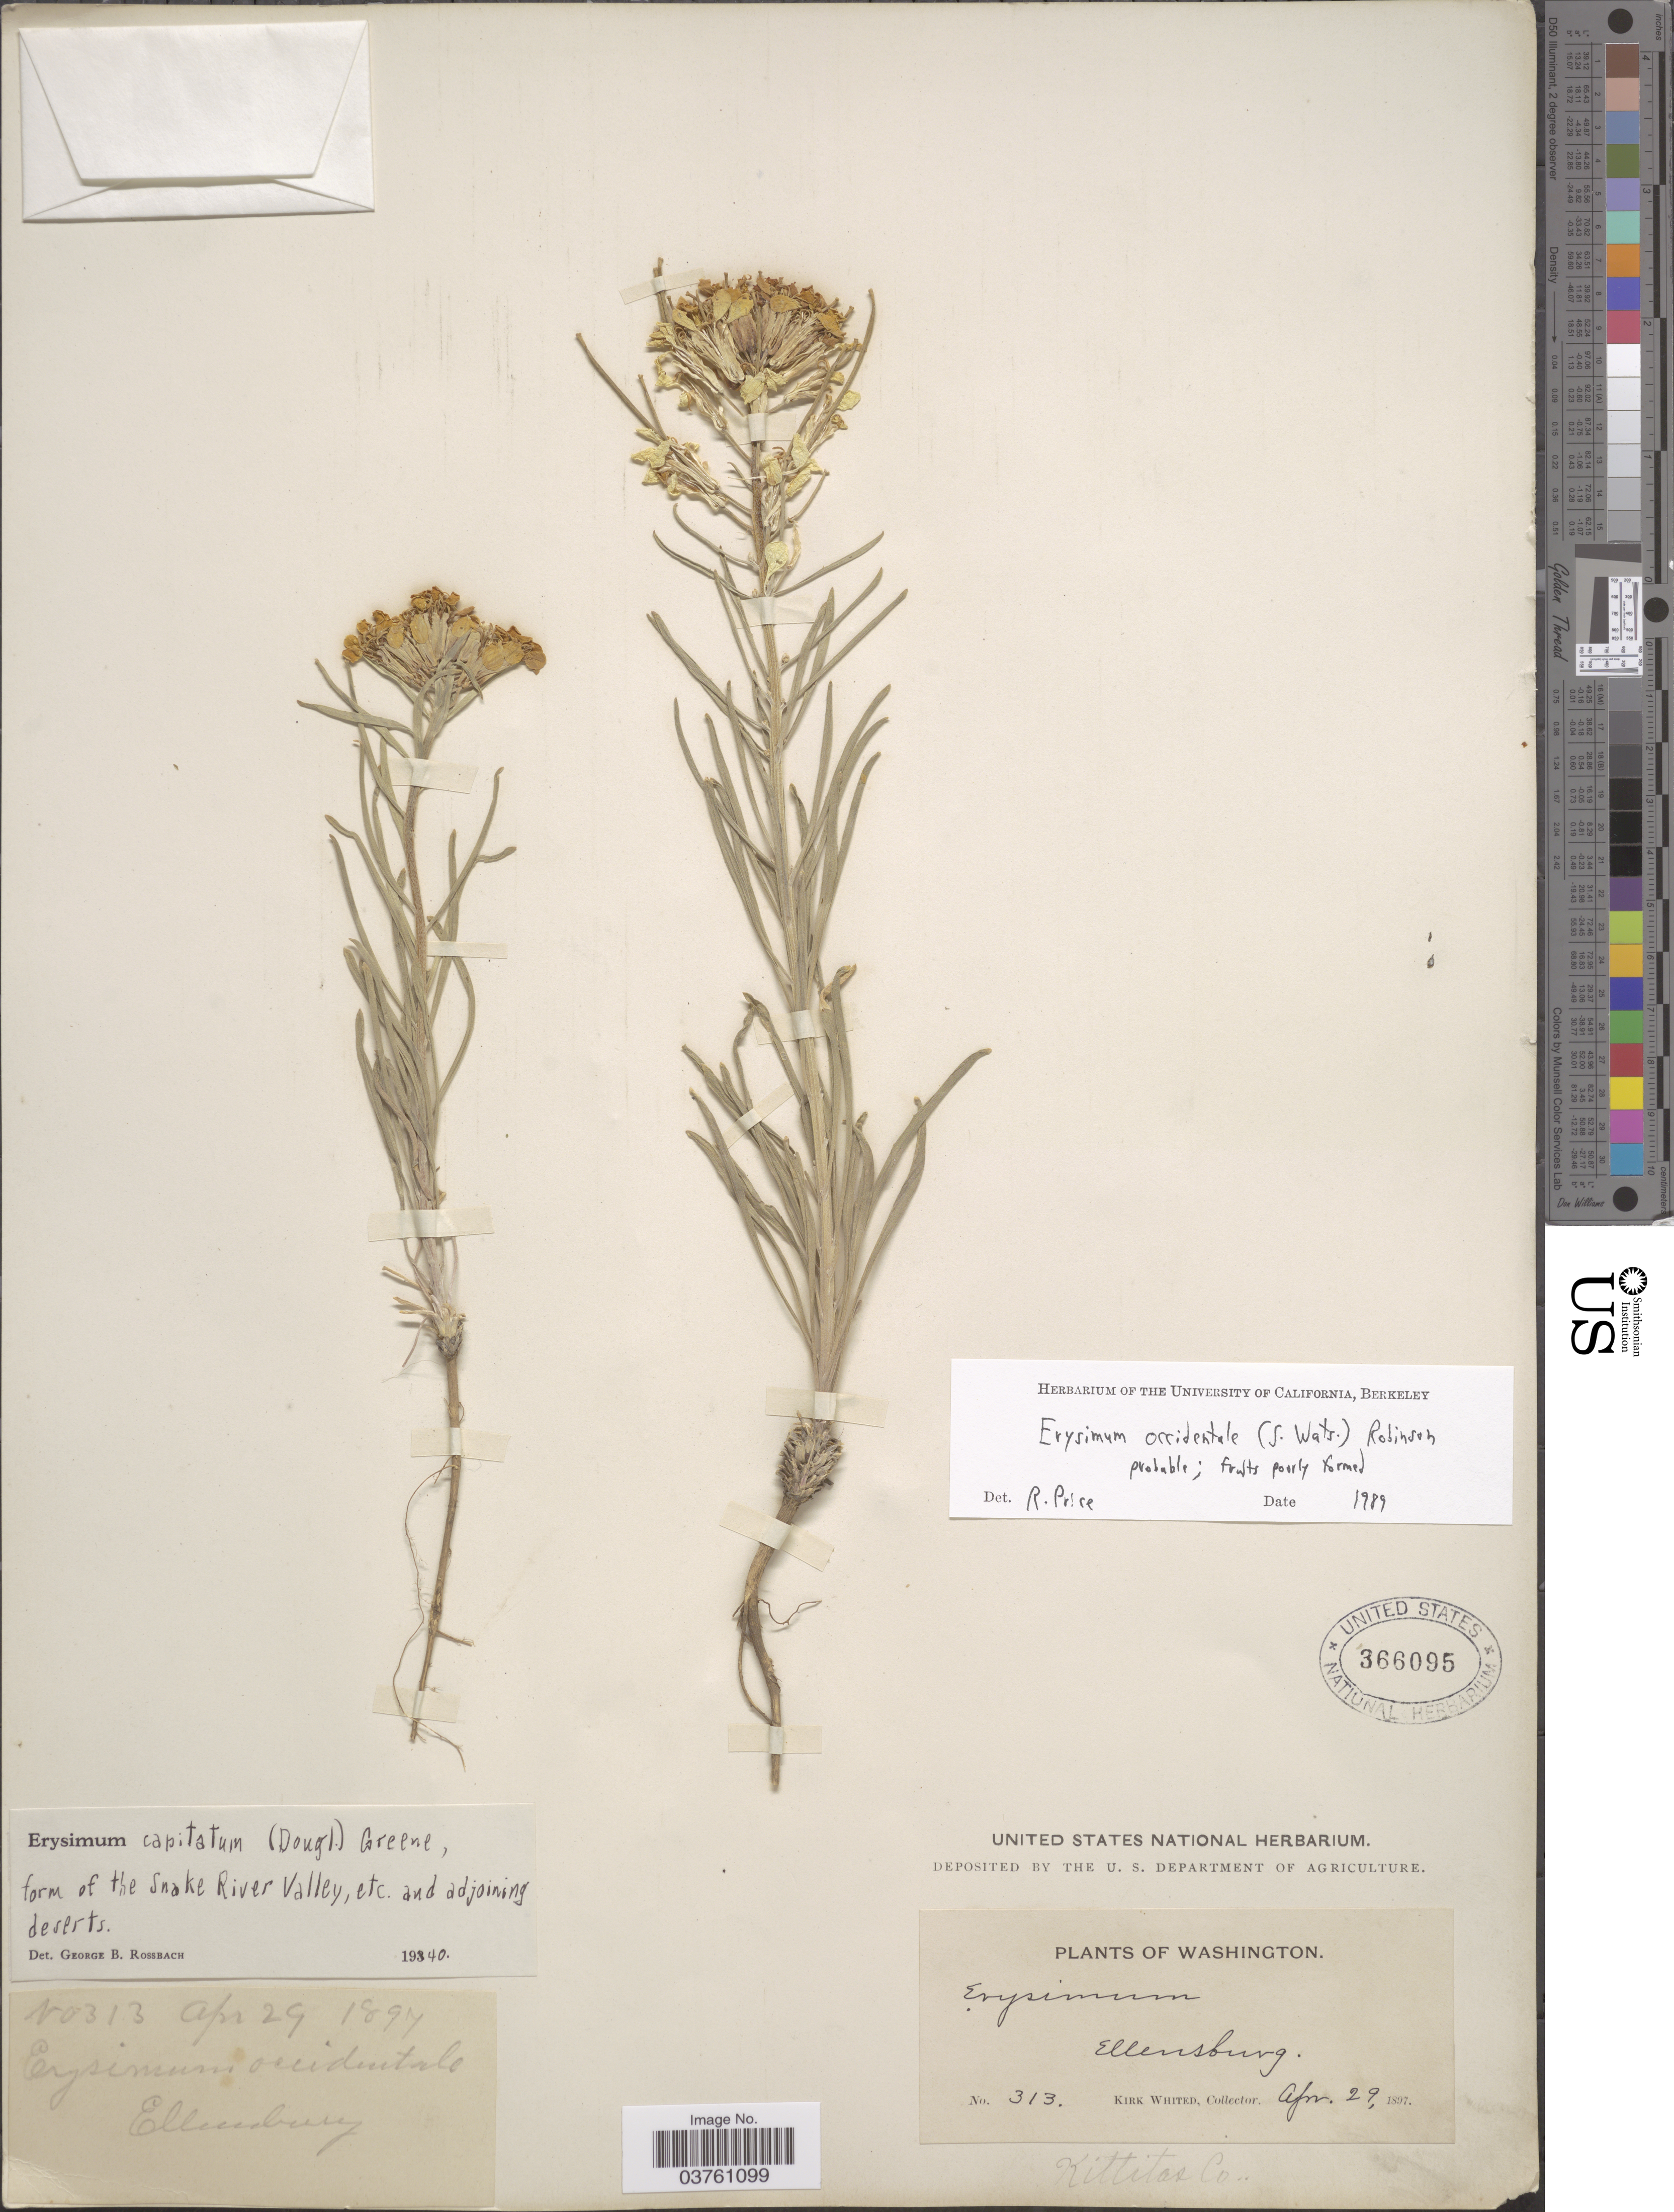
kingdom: Plantae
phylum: Tracheophyta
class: Magnoliopsida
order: Brassicales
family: Brassicaceae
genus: Erysimum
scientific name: Erysimum occidentale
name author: (S. Watson) B.L. Rob.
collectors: K. Whited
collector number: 313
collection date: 1897-04-29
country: United States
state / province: Washington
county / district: Kittitas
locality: Ellensburg. Kittitas Co.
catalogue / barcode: US 366095